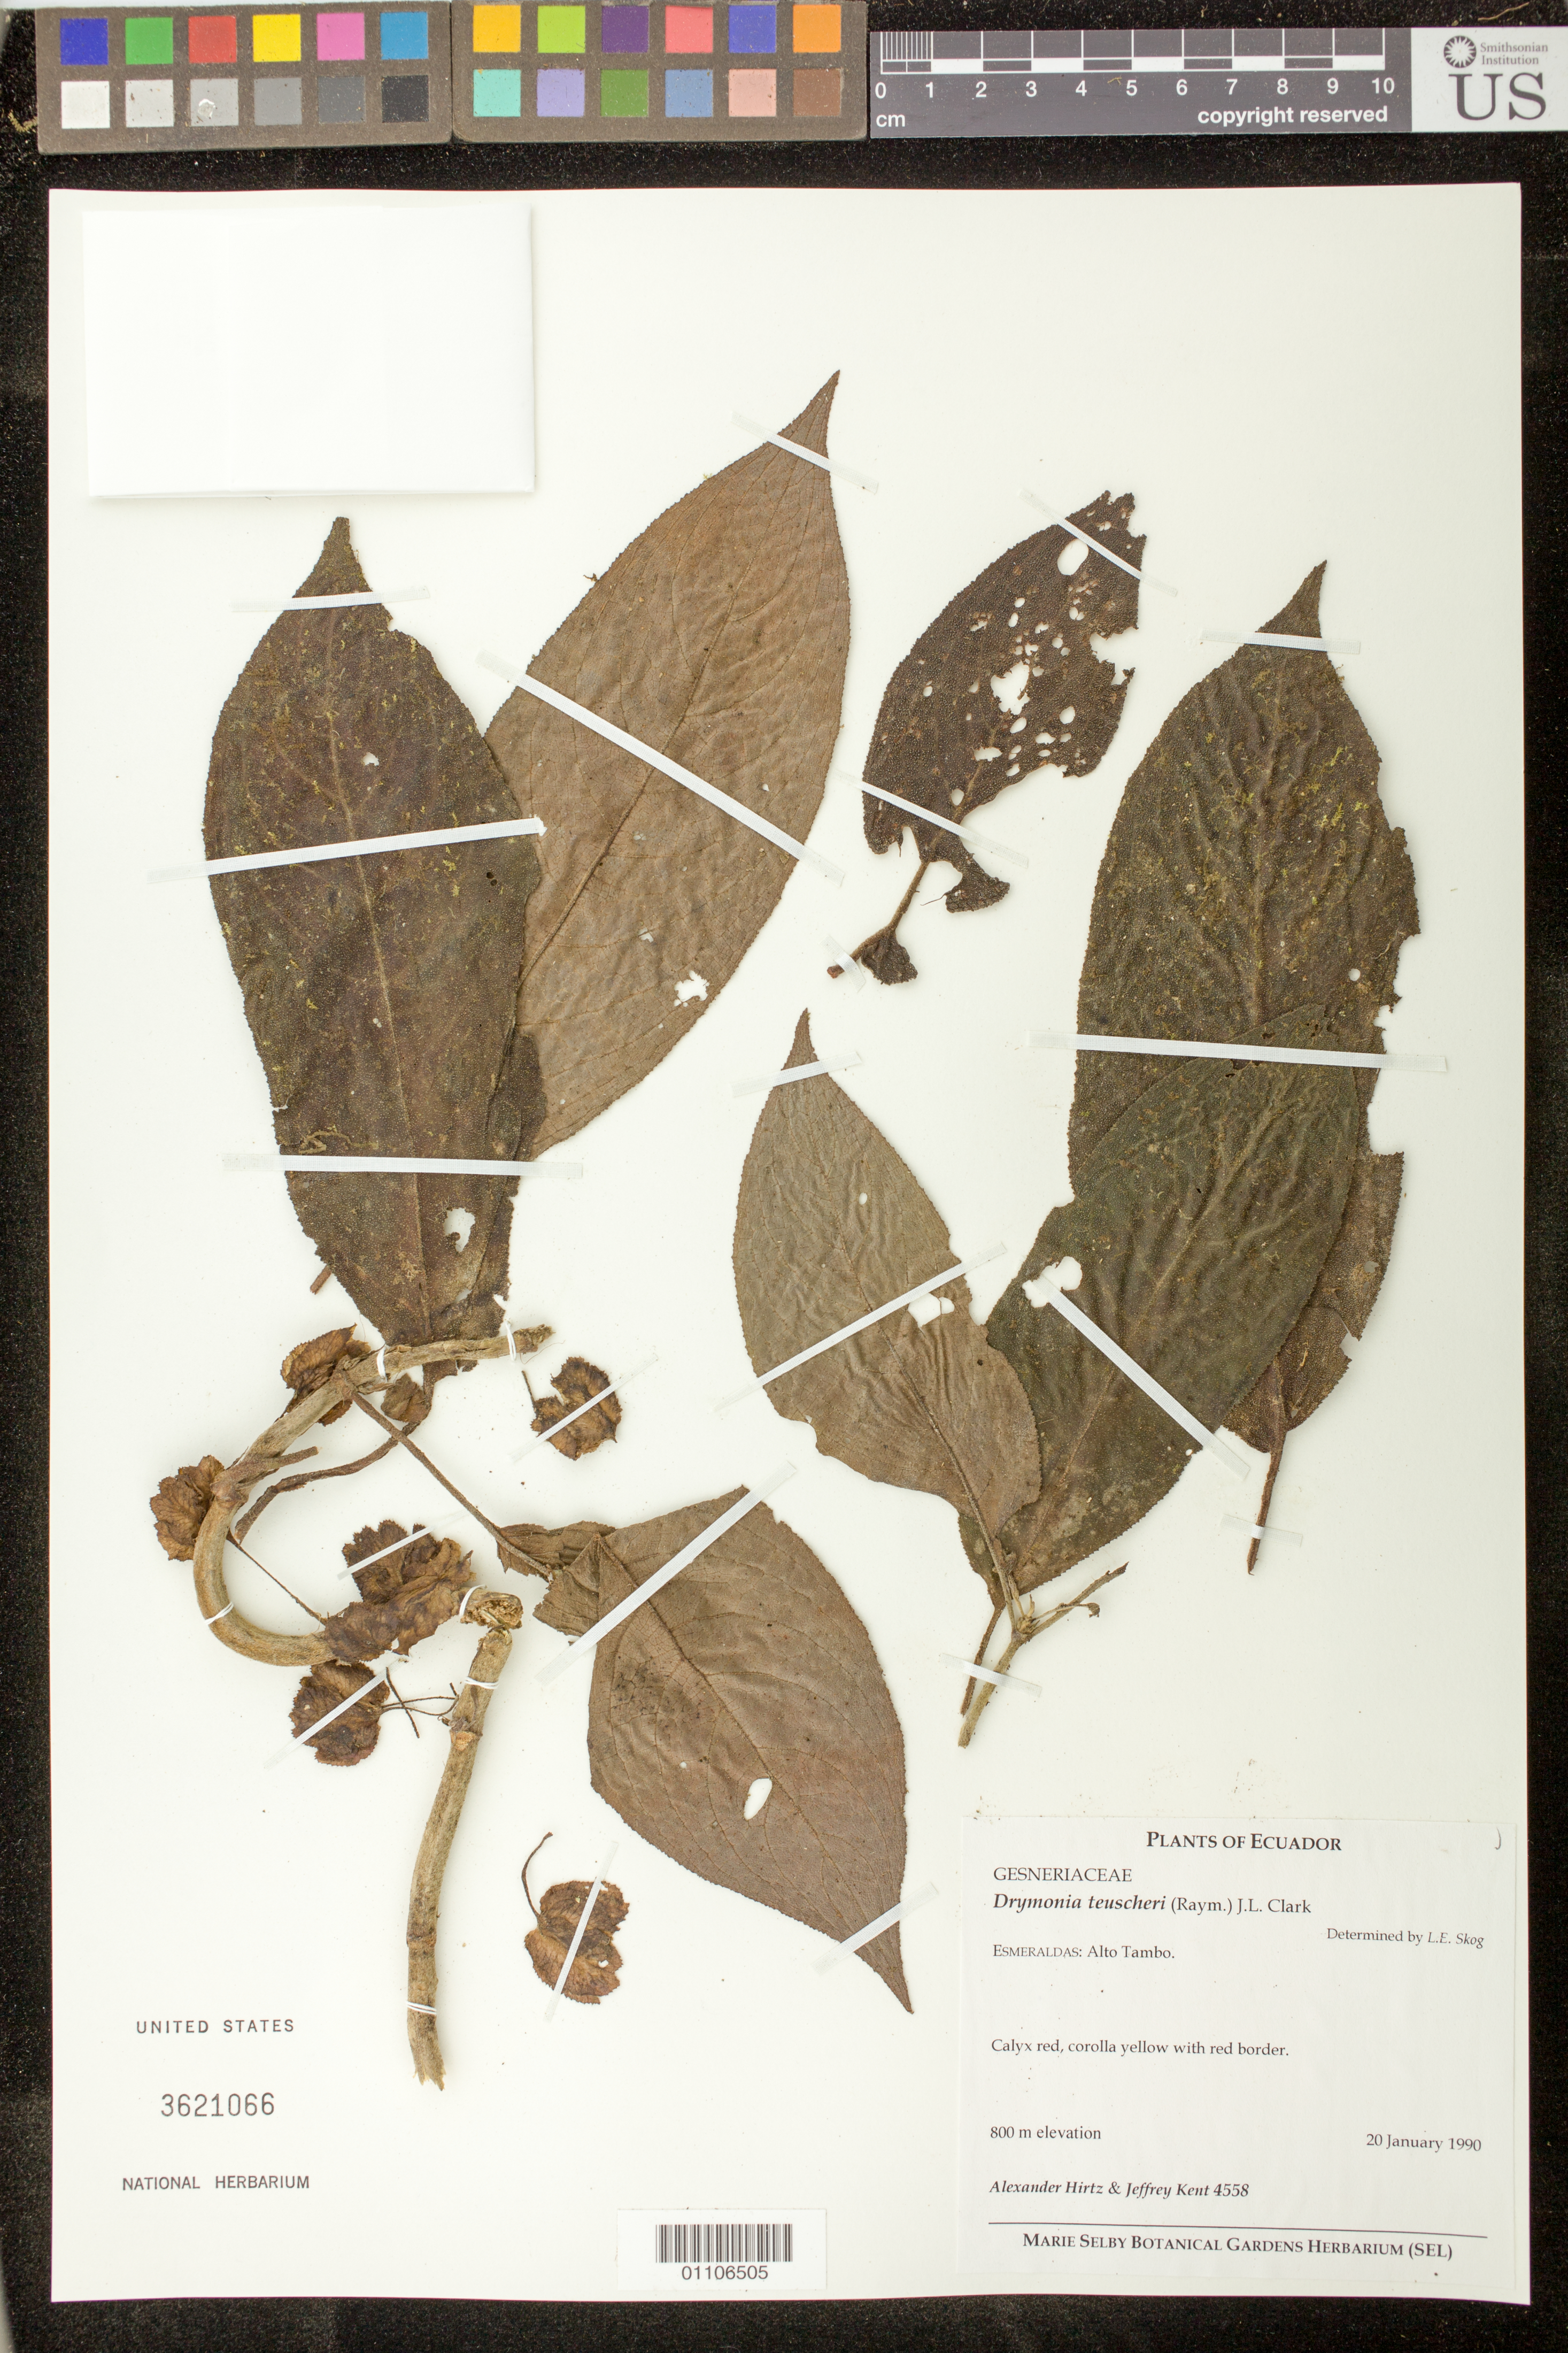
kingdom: Plantae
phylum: Tracheophyta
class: Magnoliopsida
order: Lamiales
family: Gesneriaceae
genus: Drymonia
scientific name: Drymonia teuscheri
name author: (Raymond) J.L. Clark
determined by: Skog, Laurence E.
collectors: A. Hirtz & J. Kent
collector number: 4558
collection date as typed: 20 Jan 1990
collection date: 1990-01-20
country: Ecuador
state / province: Esmeraldas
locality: Esmeraldas: Alto Tambo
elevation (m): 800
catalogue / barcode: US 3621066